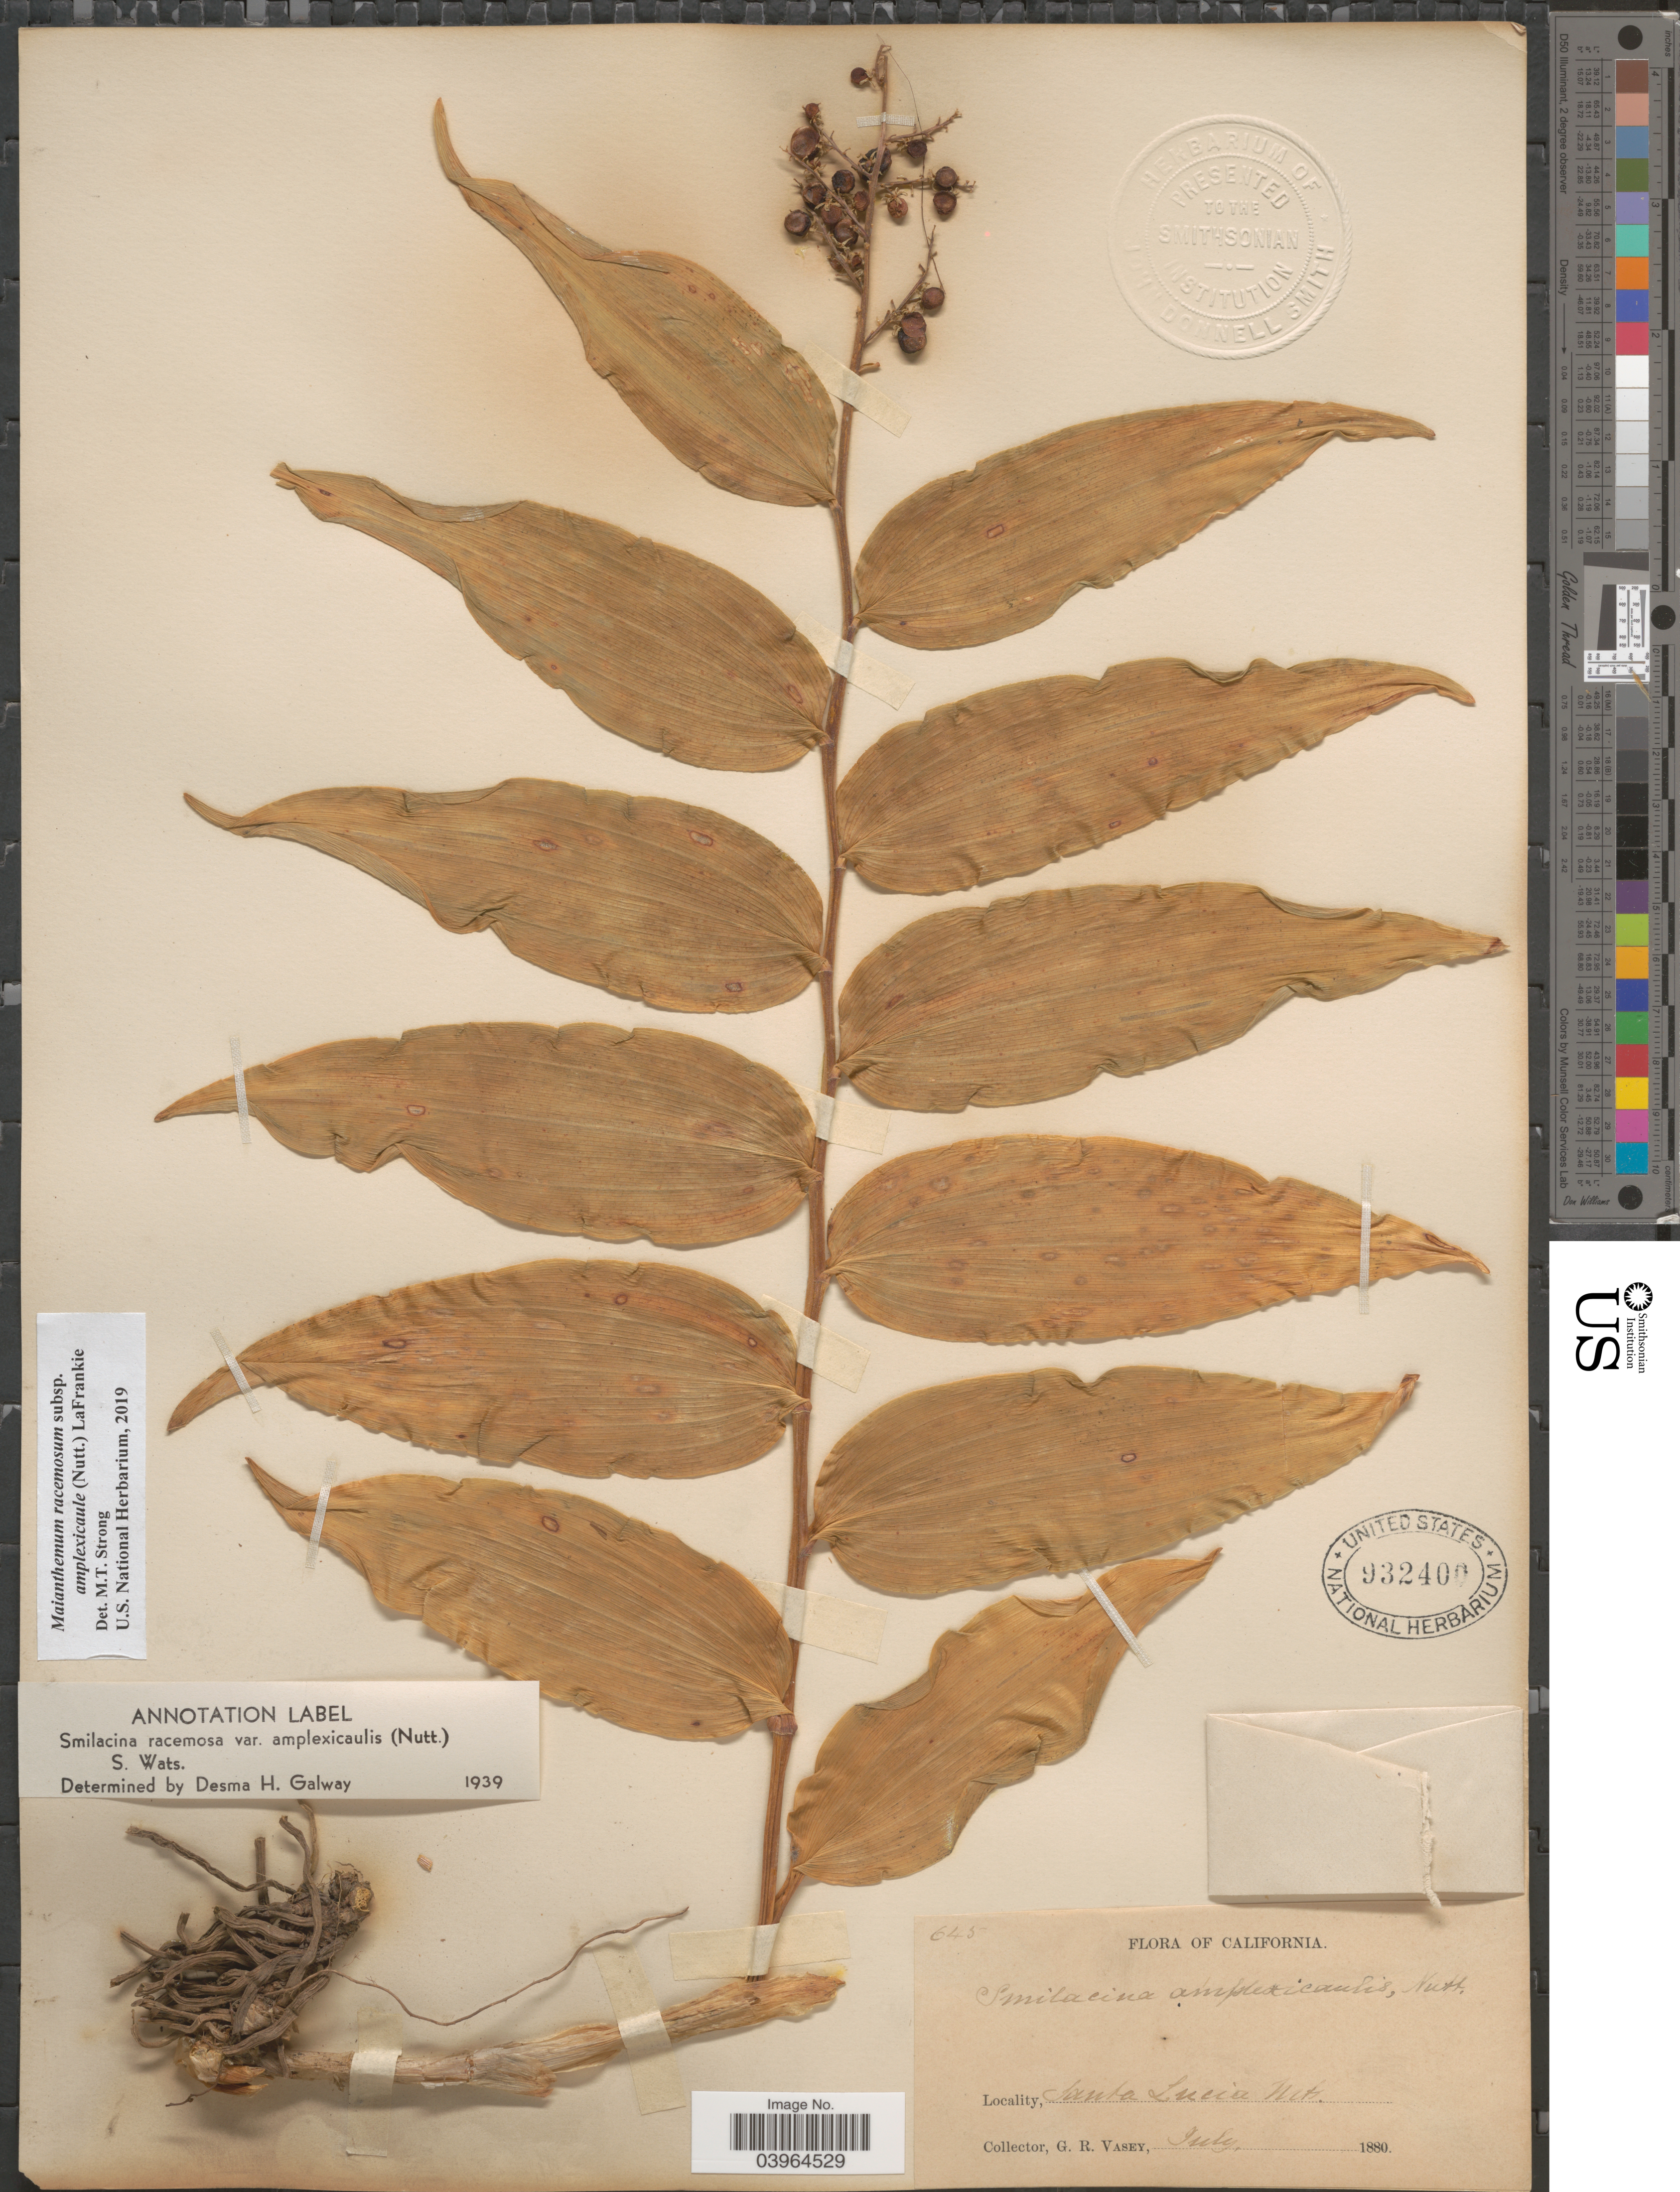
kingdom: Plantae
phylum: Tracheophyta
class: Liliopsida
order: Asparagales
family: Asparagaceae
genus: Maianthemum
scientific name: Maianthemum racemosum subsp. amplexicaule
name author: (Nutt.) LaFrankie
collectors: G. R. Vasey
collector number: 645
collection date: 1880-07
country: United States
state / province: California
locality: Santa Lucia Mts.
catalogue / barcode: US 932400